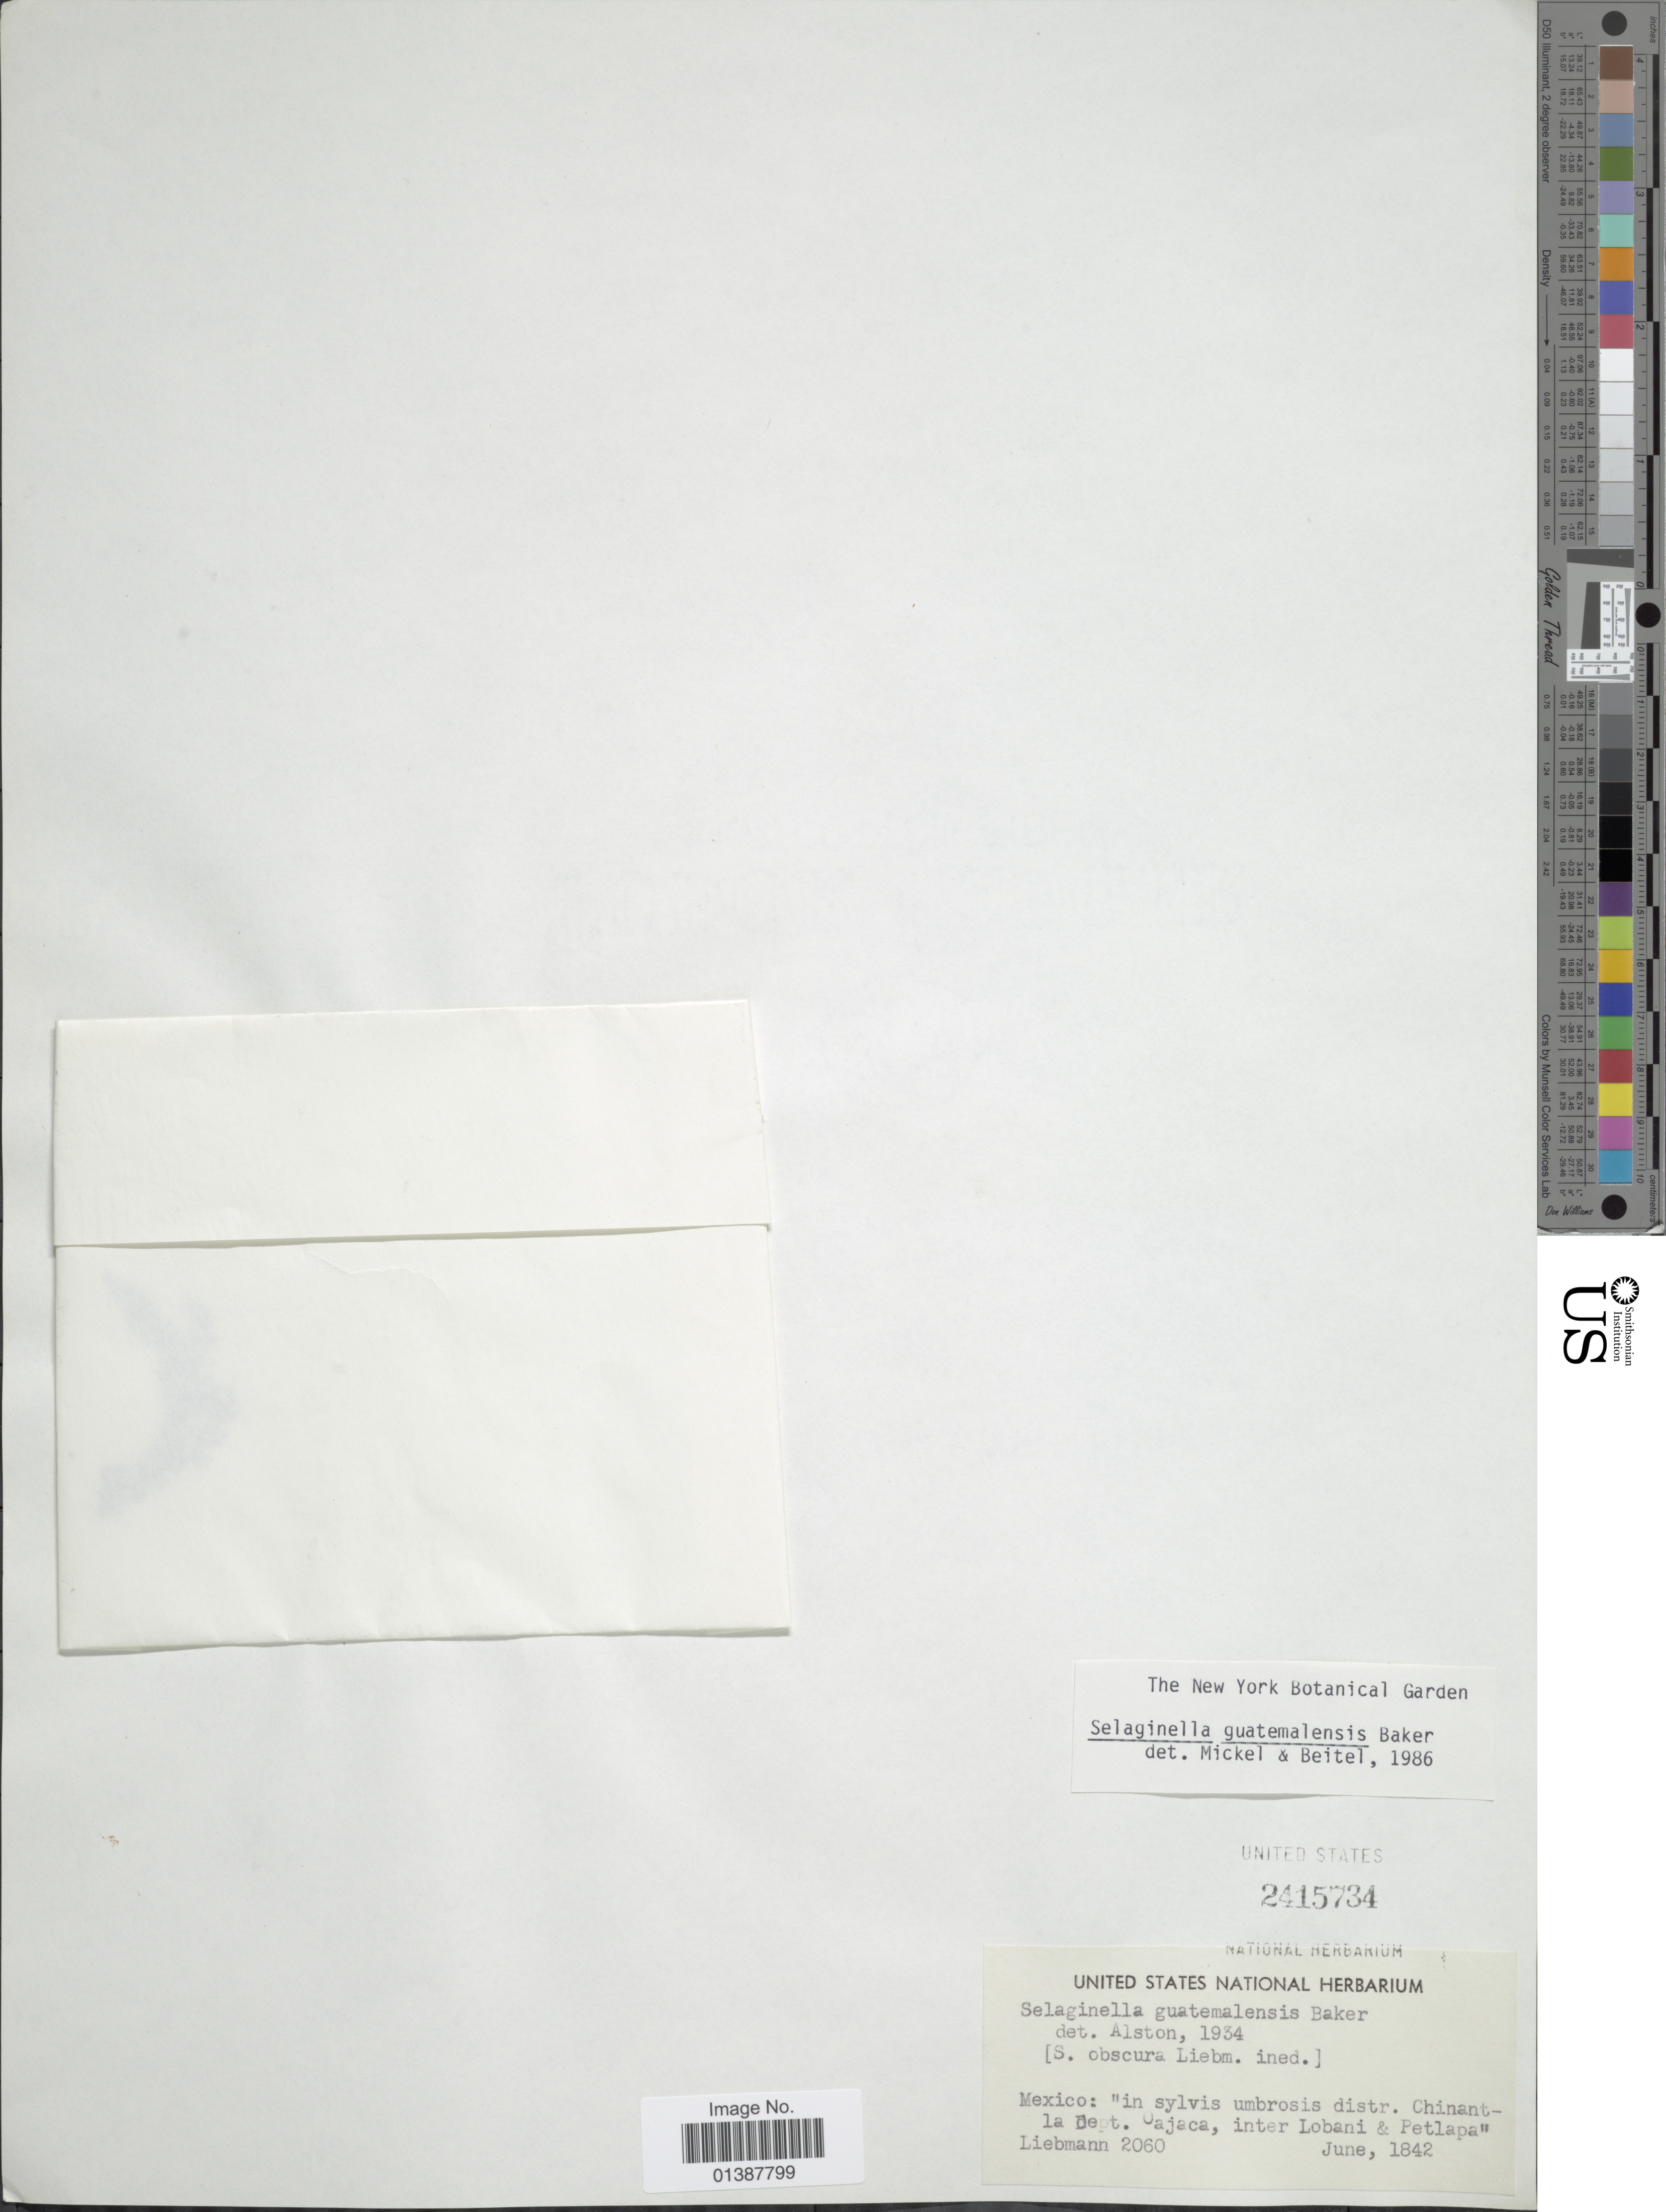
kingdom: Plantae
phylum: Tracheophyta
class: Lycopodiopsida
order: Selaginellales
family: Selaginellaceae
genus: Selaginella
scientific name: Selaginella galeottii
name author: Spring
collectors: Liebmann, --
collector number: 2060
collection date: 1842-06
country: Mexico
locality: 'in sylvis umbrosis distr. Chinantla dept. Oajaca, inter Lobani & Petlapa'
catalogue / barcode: US 2415734